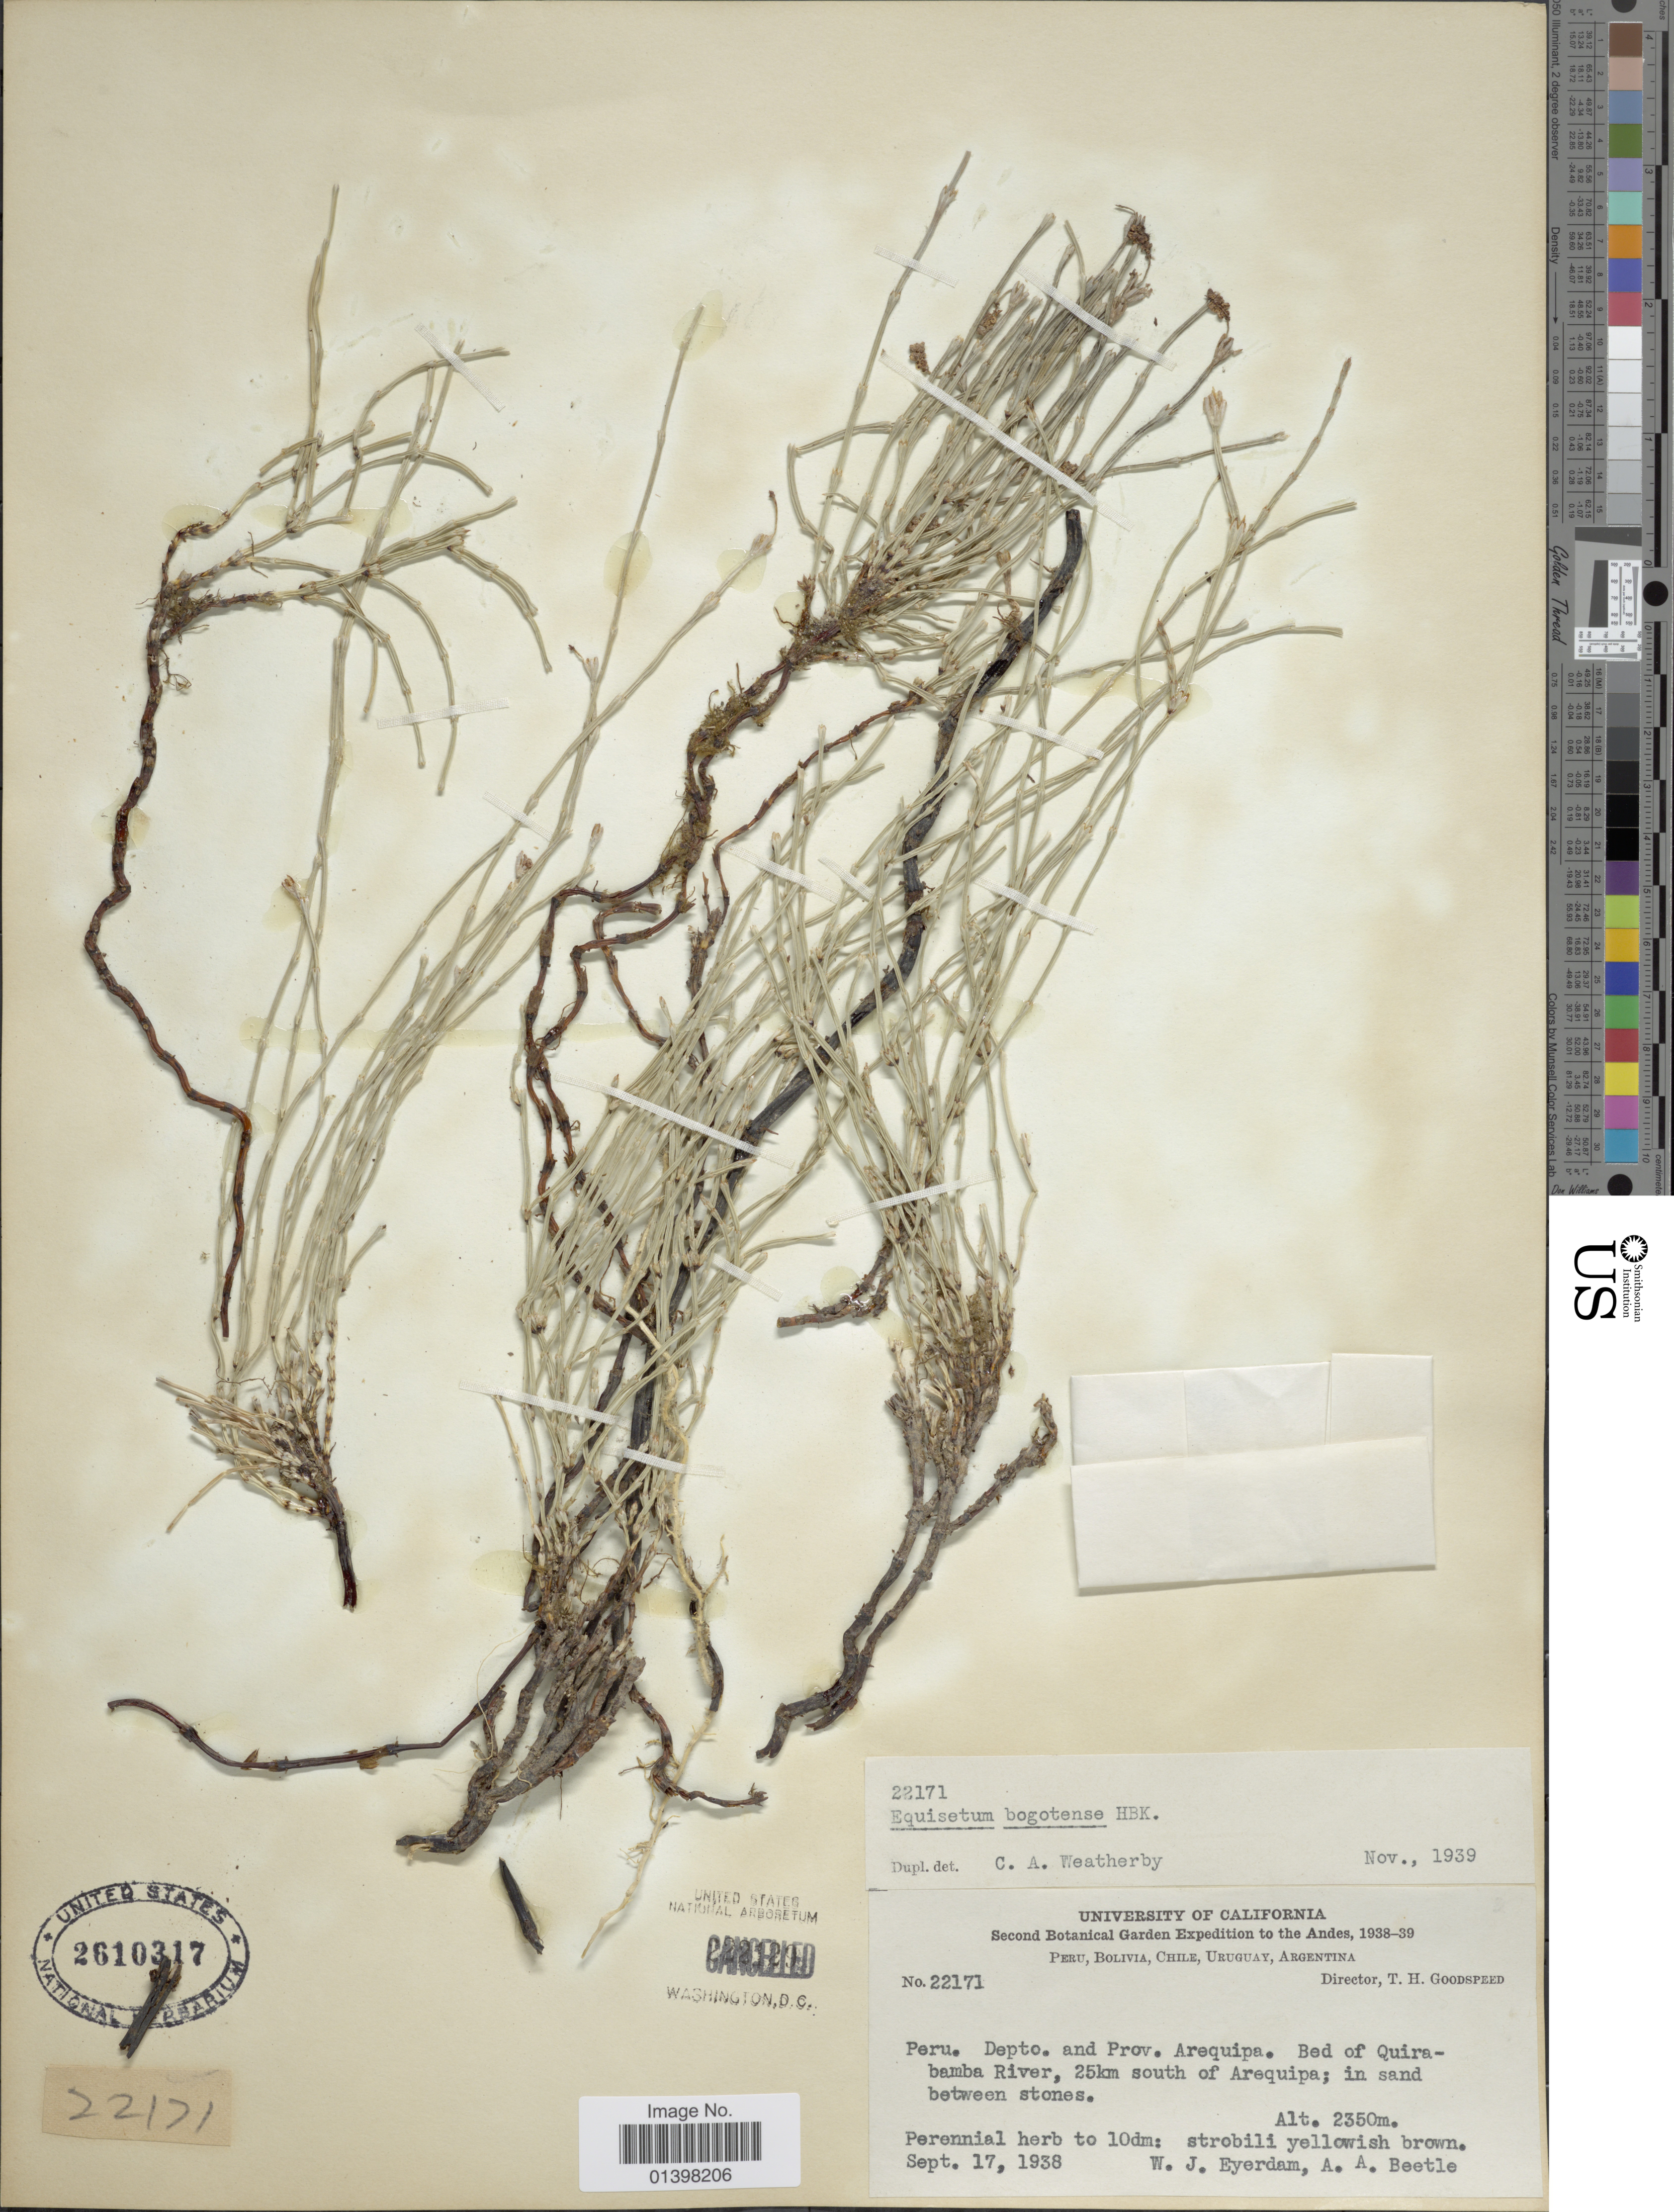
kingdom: Plantae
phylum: Tracheophyta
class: Polypodiopsida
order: Equisetales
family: Equisetaceae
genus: Equisetum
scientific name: Equisetum bogotense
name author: Kunth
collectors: W. J. Eyerdam & A. A. Beetle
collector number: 22171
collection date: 1938-09-17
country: Peru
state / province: Arequipa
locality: Bed of Quirabamba River, 25km south of Arequipa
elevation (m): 2350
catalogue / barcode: US 2610317